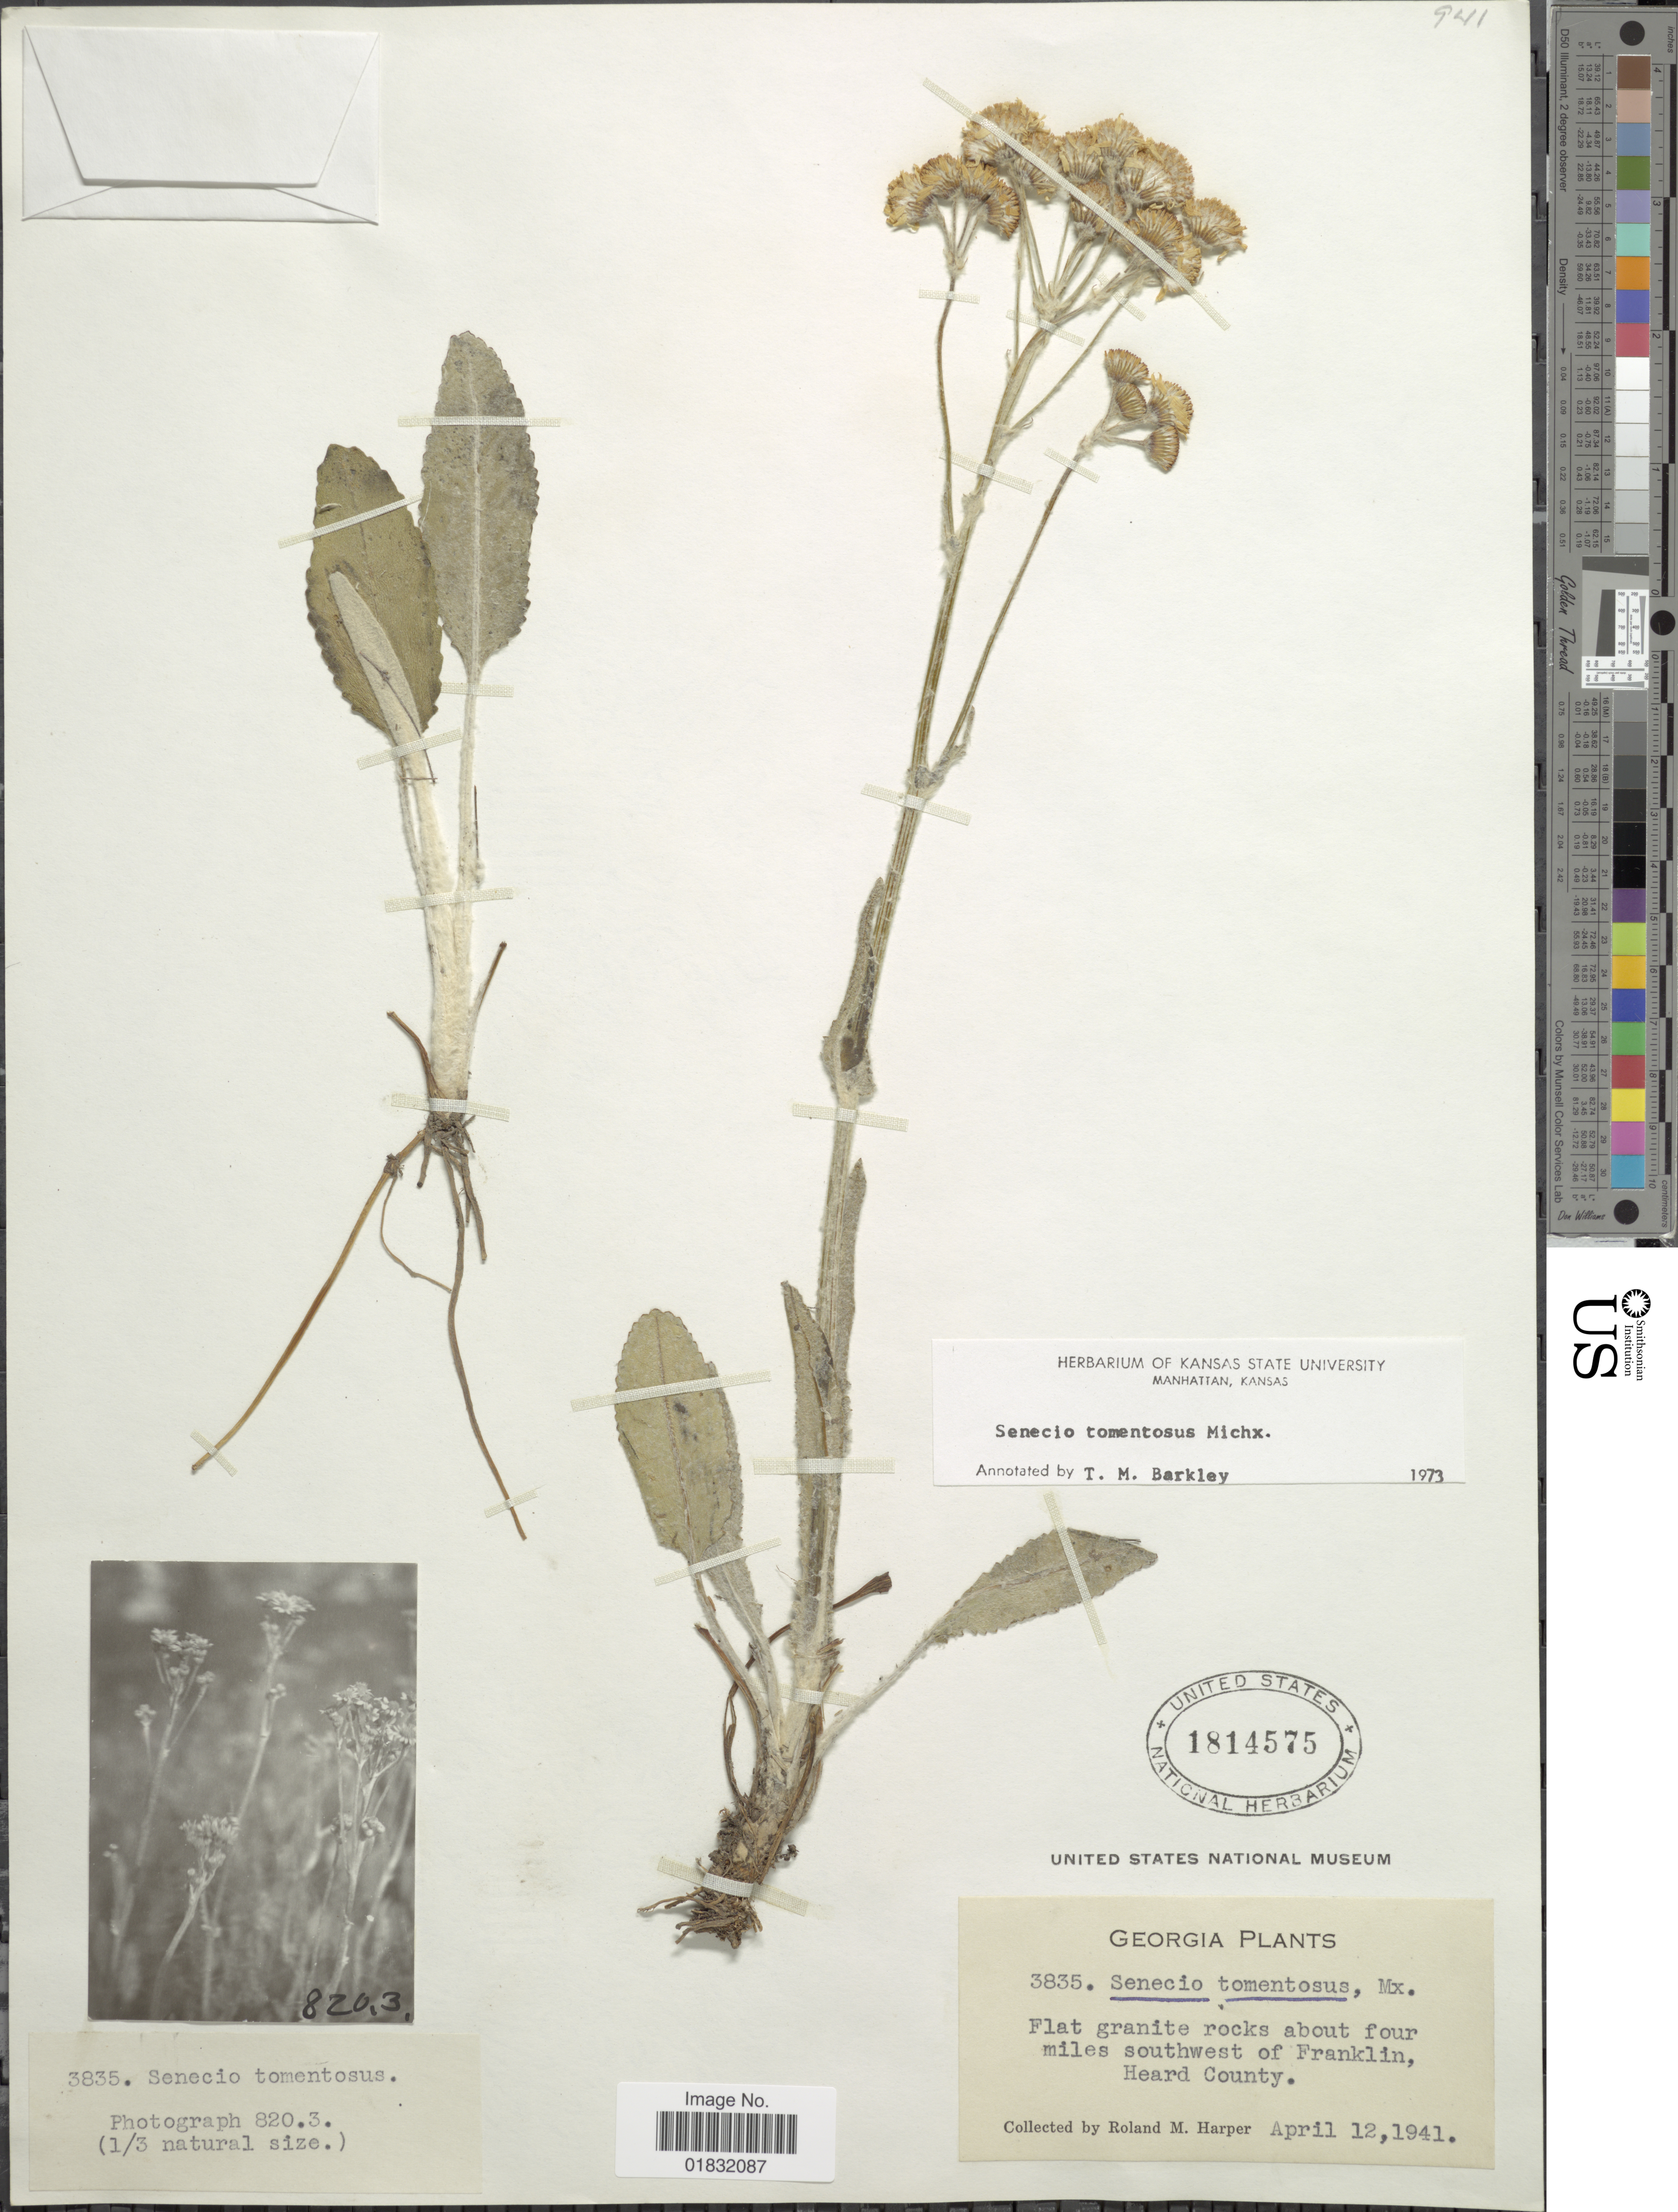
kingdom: Plantae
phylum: Tracheophyta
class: Magnoliopsida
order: Asterales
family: Asteraceae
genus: Packera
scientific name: Packera dubia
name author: (Spreng.) Trock & Mabb.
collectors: R. M. Harper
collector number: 3835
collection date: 1941-04-12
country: United States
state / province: Georgia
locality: Flat granite rocks about four miles southwest of Franklin, Heard County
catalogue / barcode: US 1814575